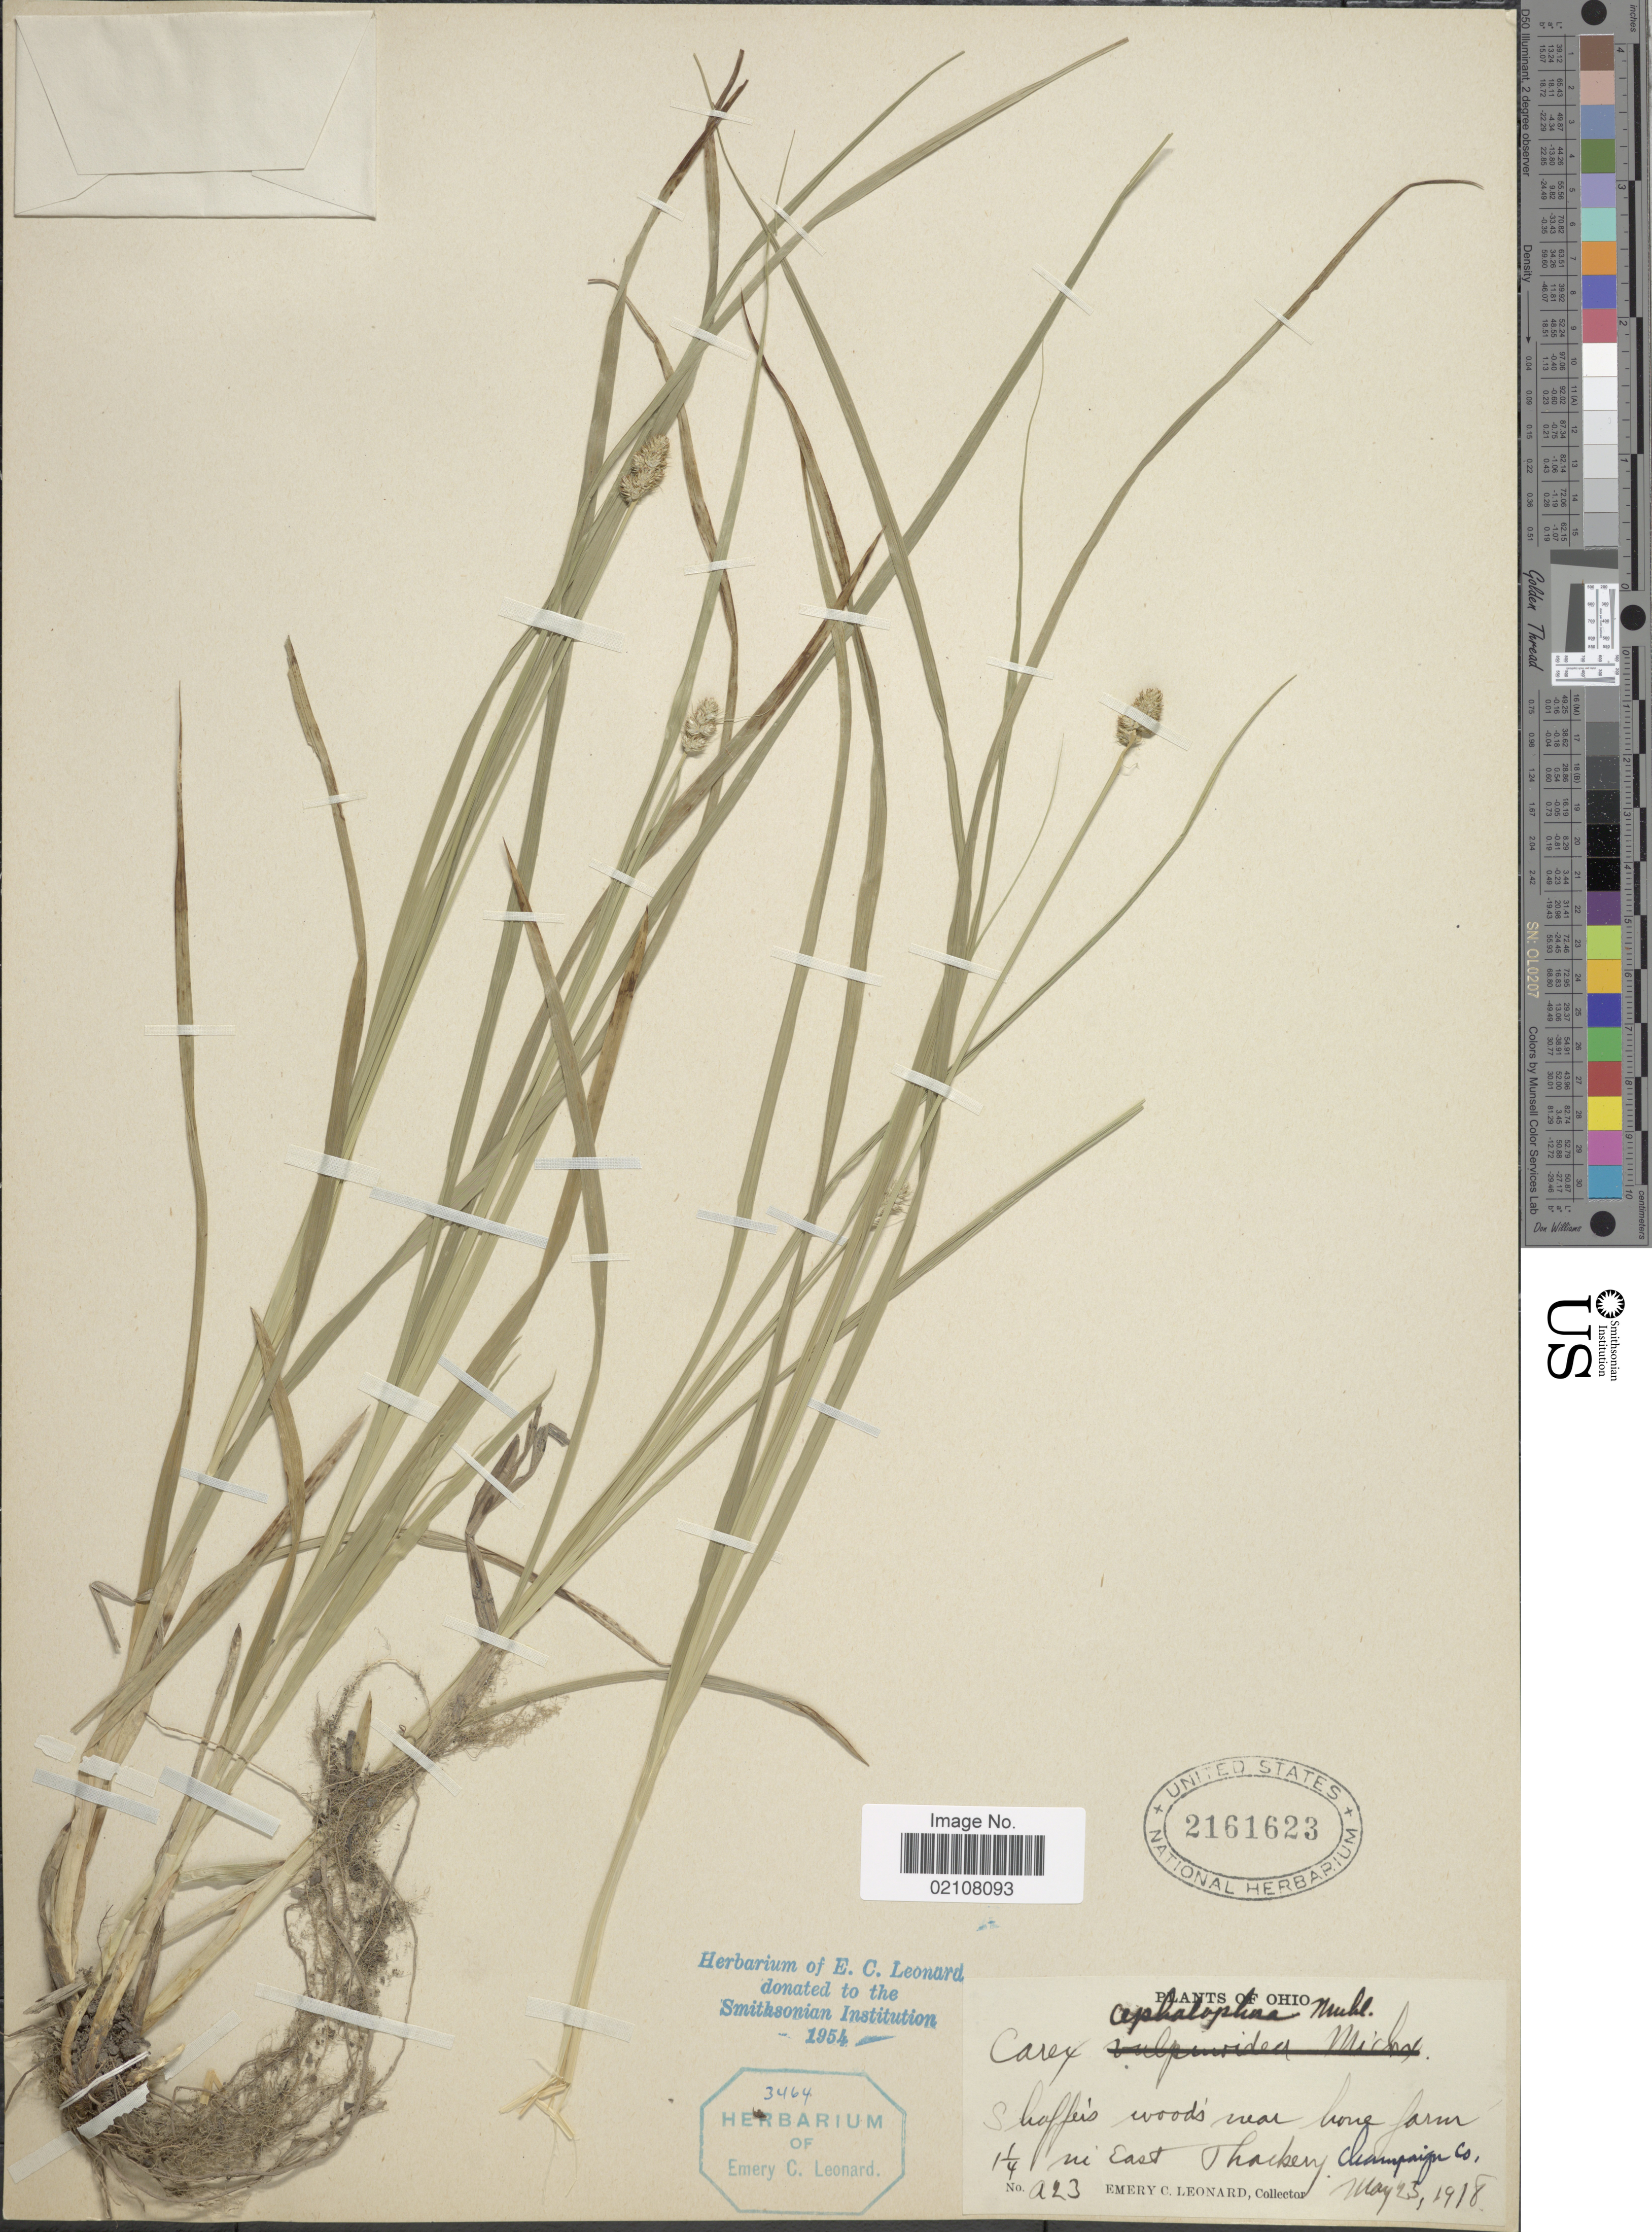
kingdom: Plantae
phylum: Tracheophyta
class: Liliopsida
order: Poales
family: Cyperaceae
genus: Carex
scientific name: Carex cephalophora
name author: Muhl. ex Willd.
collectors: E. C. Leonard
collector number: A23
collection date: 1918-05-25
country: United States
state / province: Ohio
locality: Shaffers wood's near home farm 1 1/4 mi East Thackery, Champaign Co.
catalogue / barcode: US 2161623